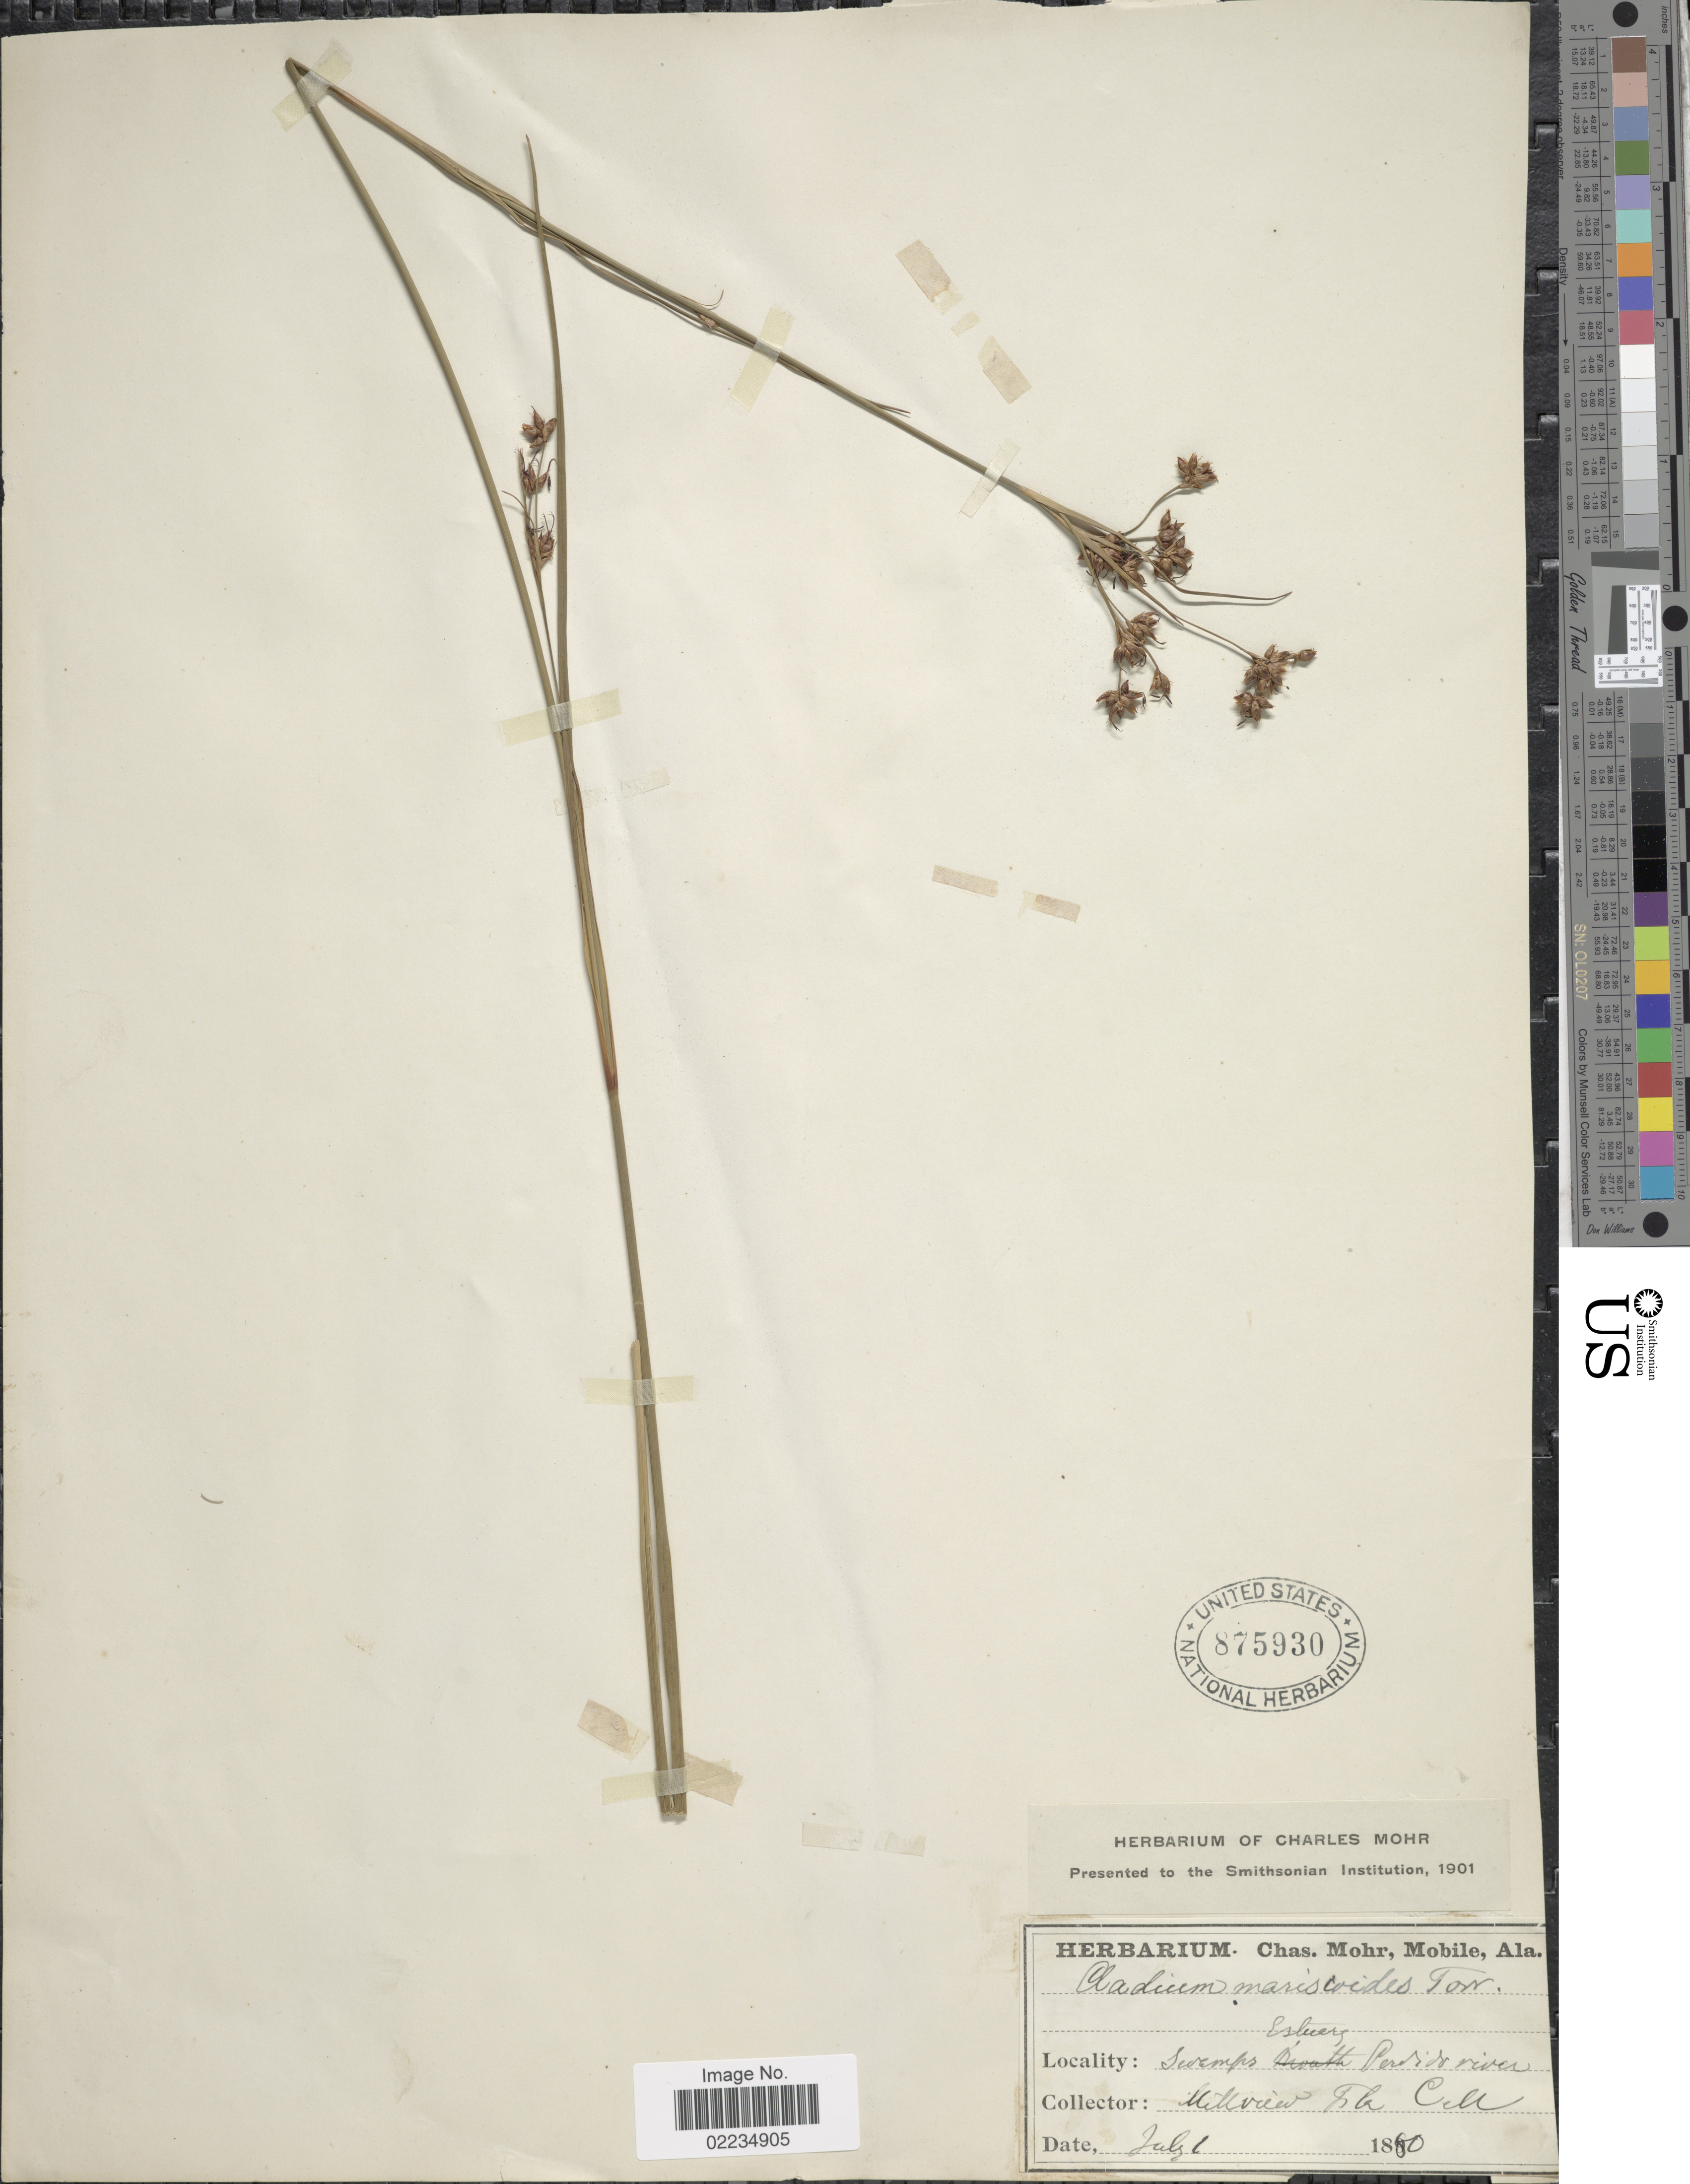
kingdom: Plantae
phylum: Tracheophyta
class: Liliopsida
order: Poales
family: Cyperaceae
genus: Cladium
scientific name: Cladium mariscoides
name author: (Muhl.) Torr.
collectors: Mohr, C. T. (herbarium)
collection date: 1880-07-01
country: United States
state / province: Florida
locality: Swamps Estuary, Perdido River, Millview,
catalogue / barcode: US 875930